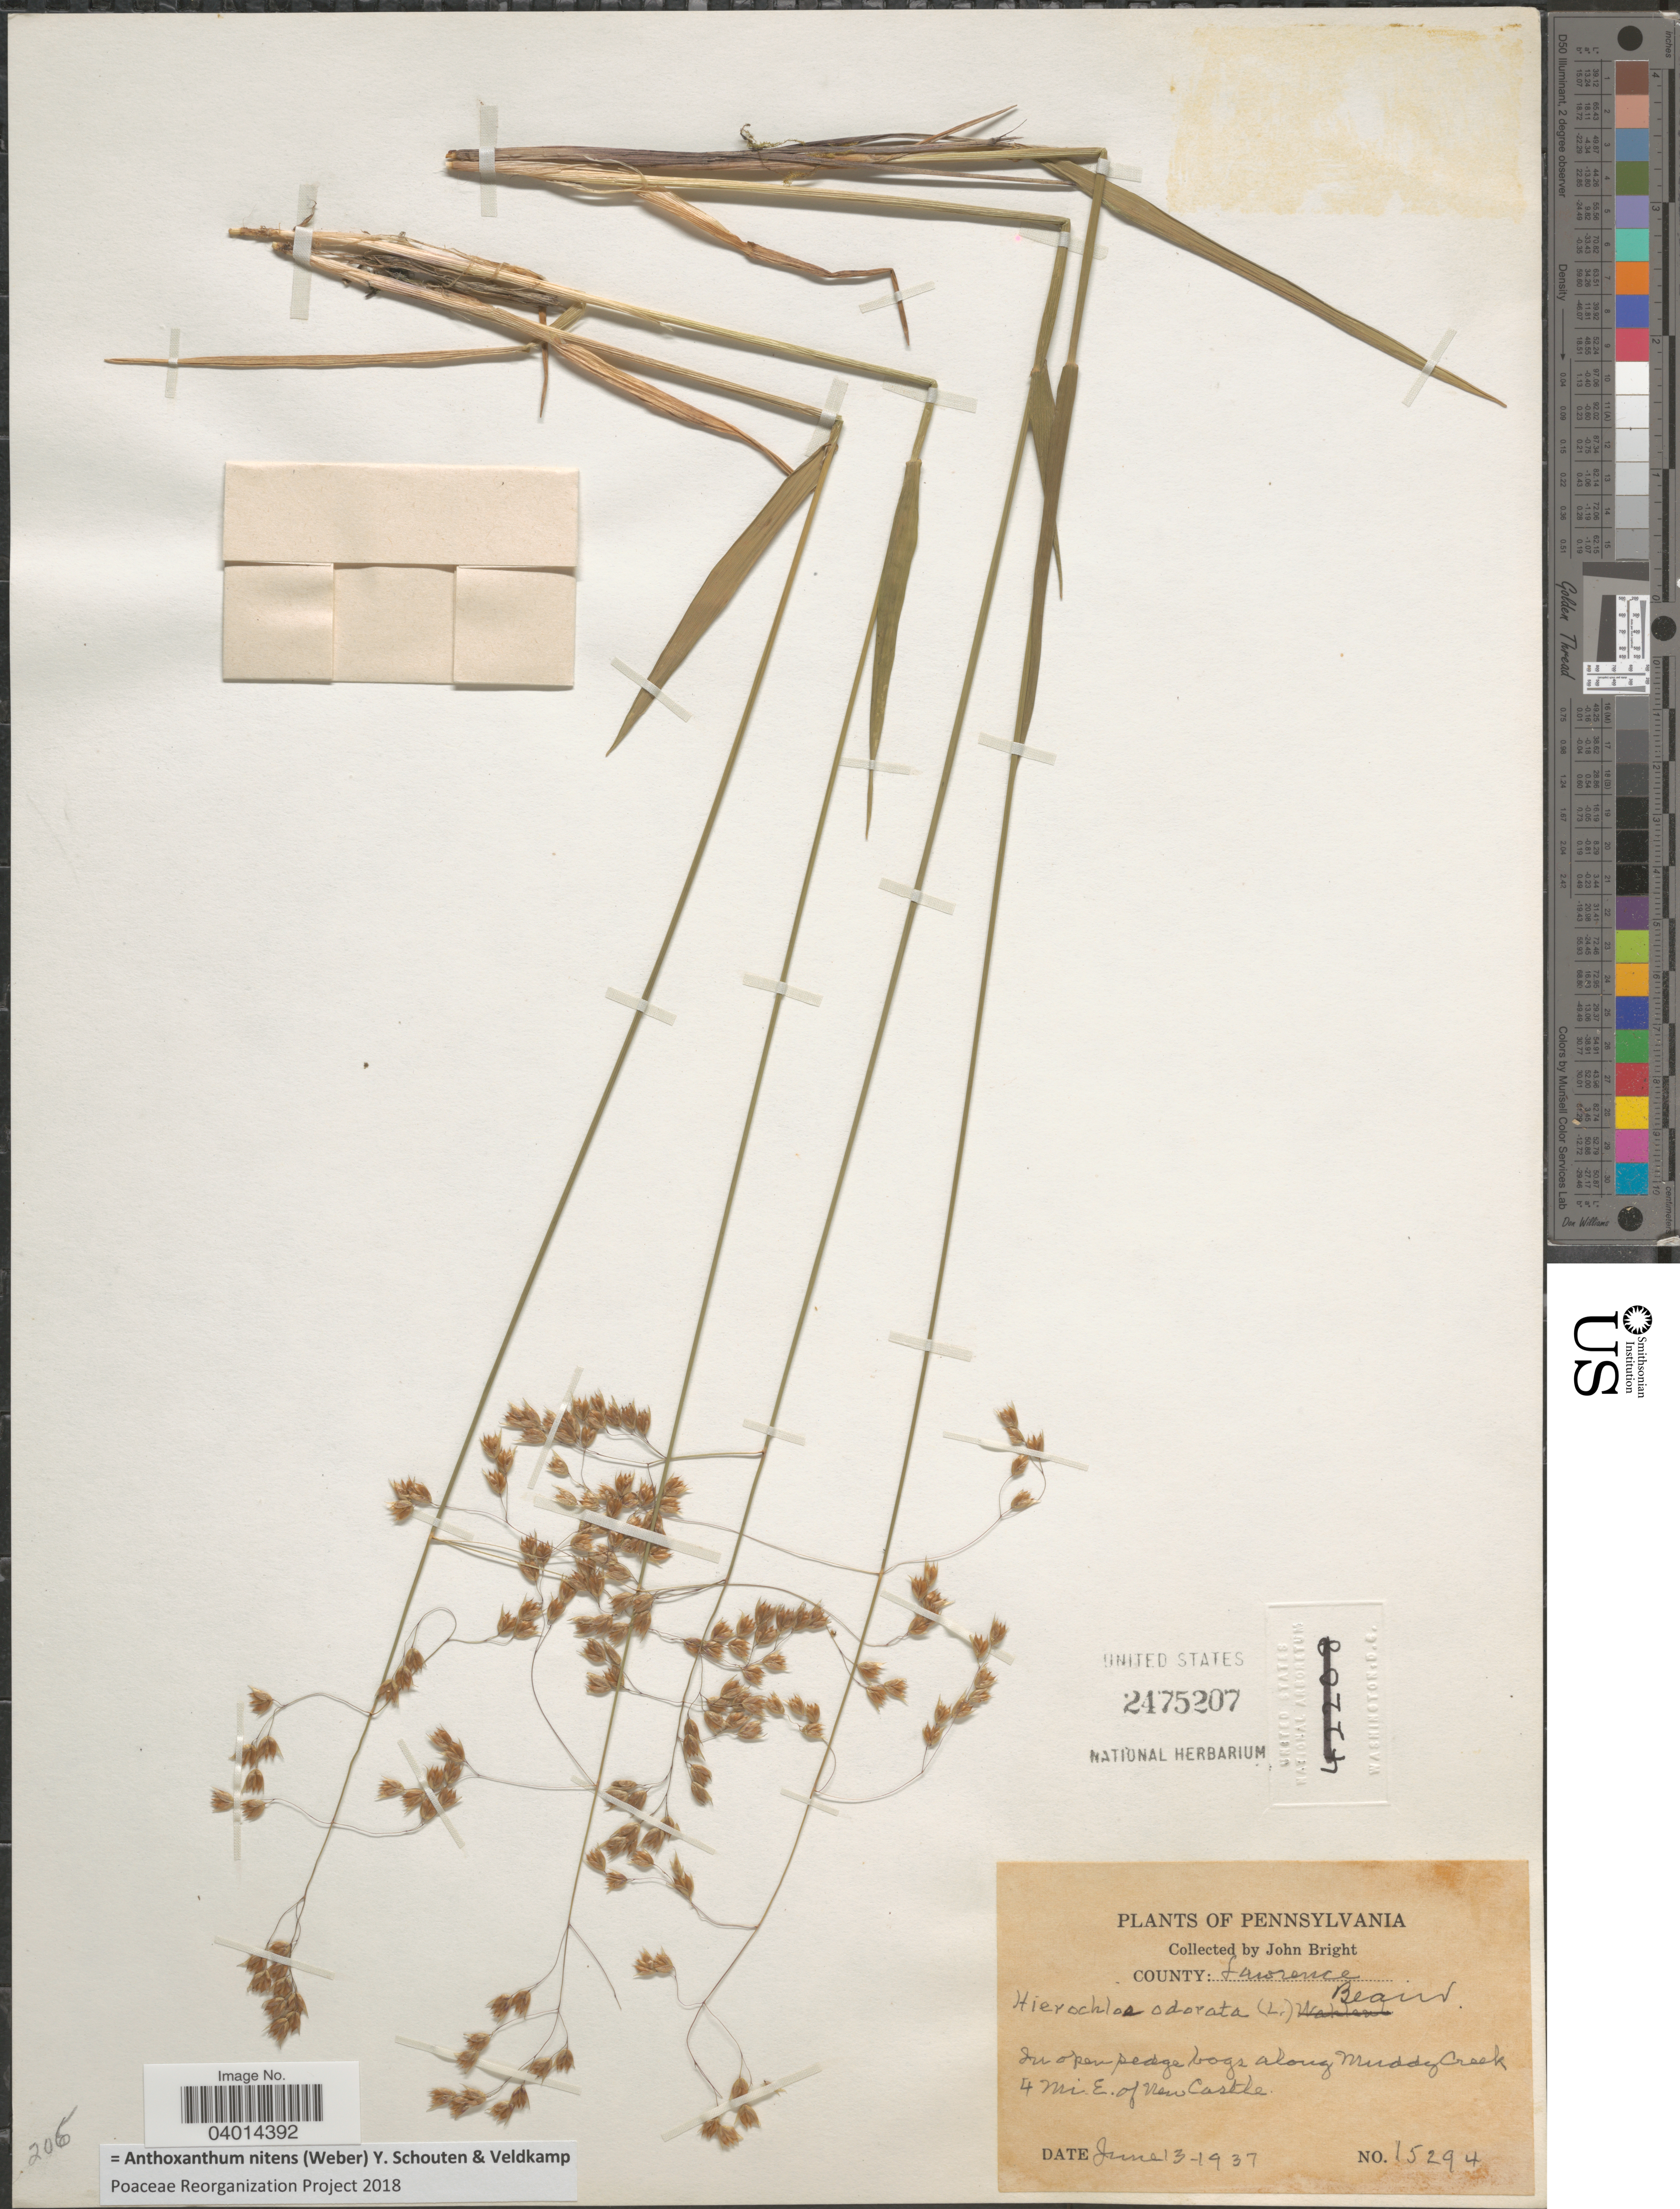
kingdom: Plantae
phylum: Tracheophyta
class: Liliopsida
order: Poales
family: Poaceae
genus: Anthoxanthum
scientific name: Anthoxanthum nitens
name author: (G.H. Weber) R.T.A. Schouten & Veldkamp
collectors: J. Bright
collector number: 15294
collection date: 1937-06-13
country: United States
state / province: Pennsylvania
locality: County: Lawrence. Along Muddy Creek 4 mi. E. of New Castle.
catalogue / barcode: US 2475207